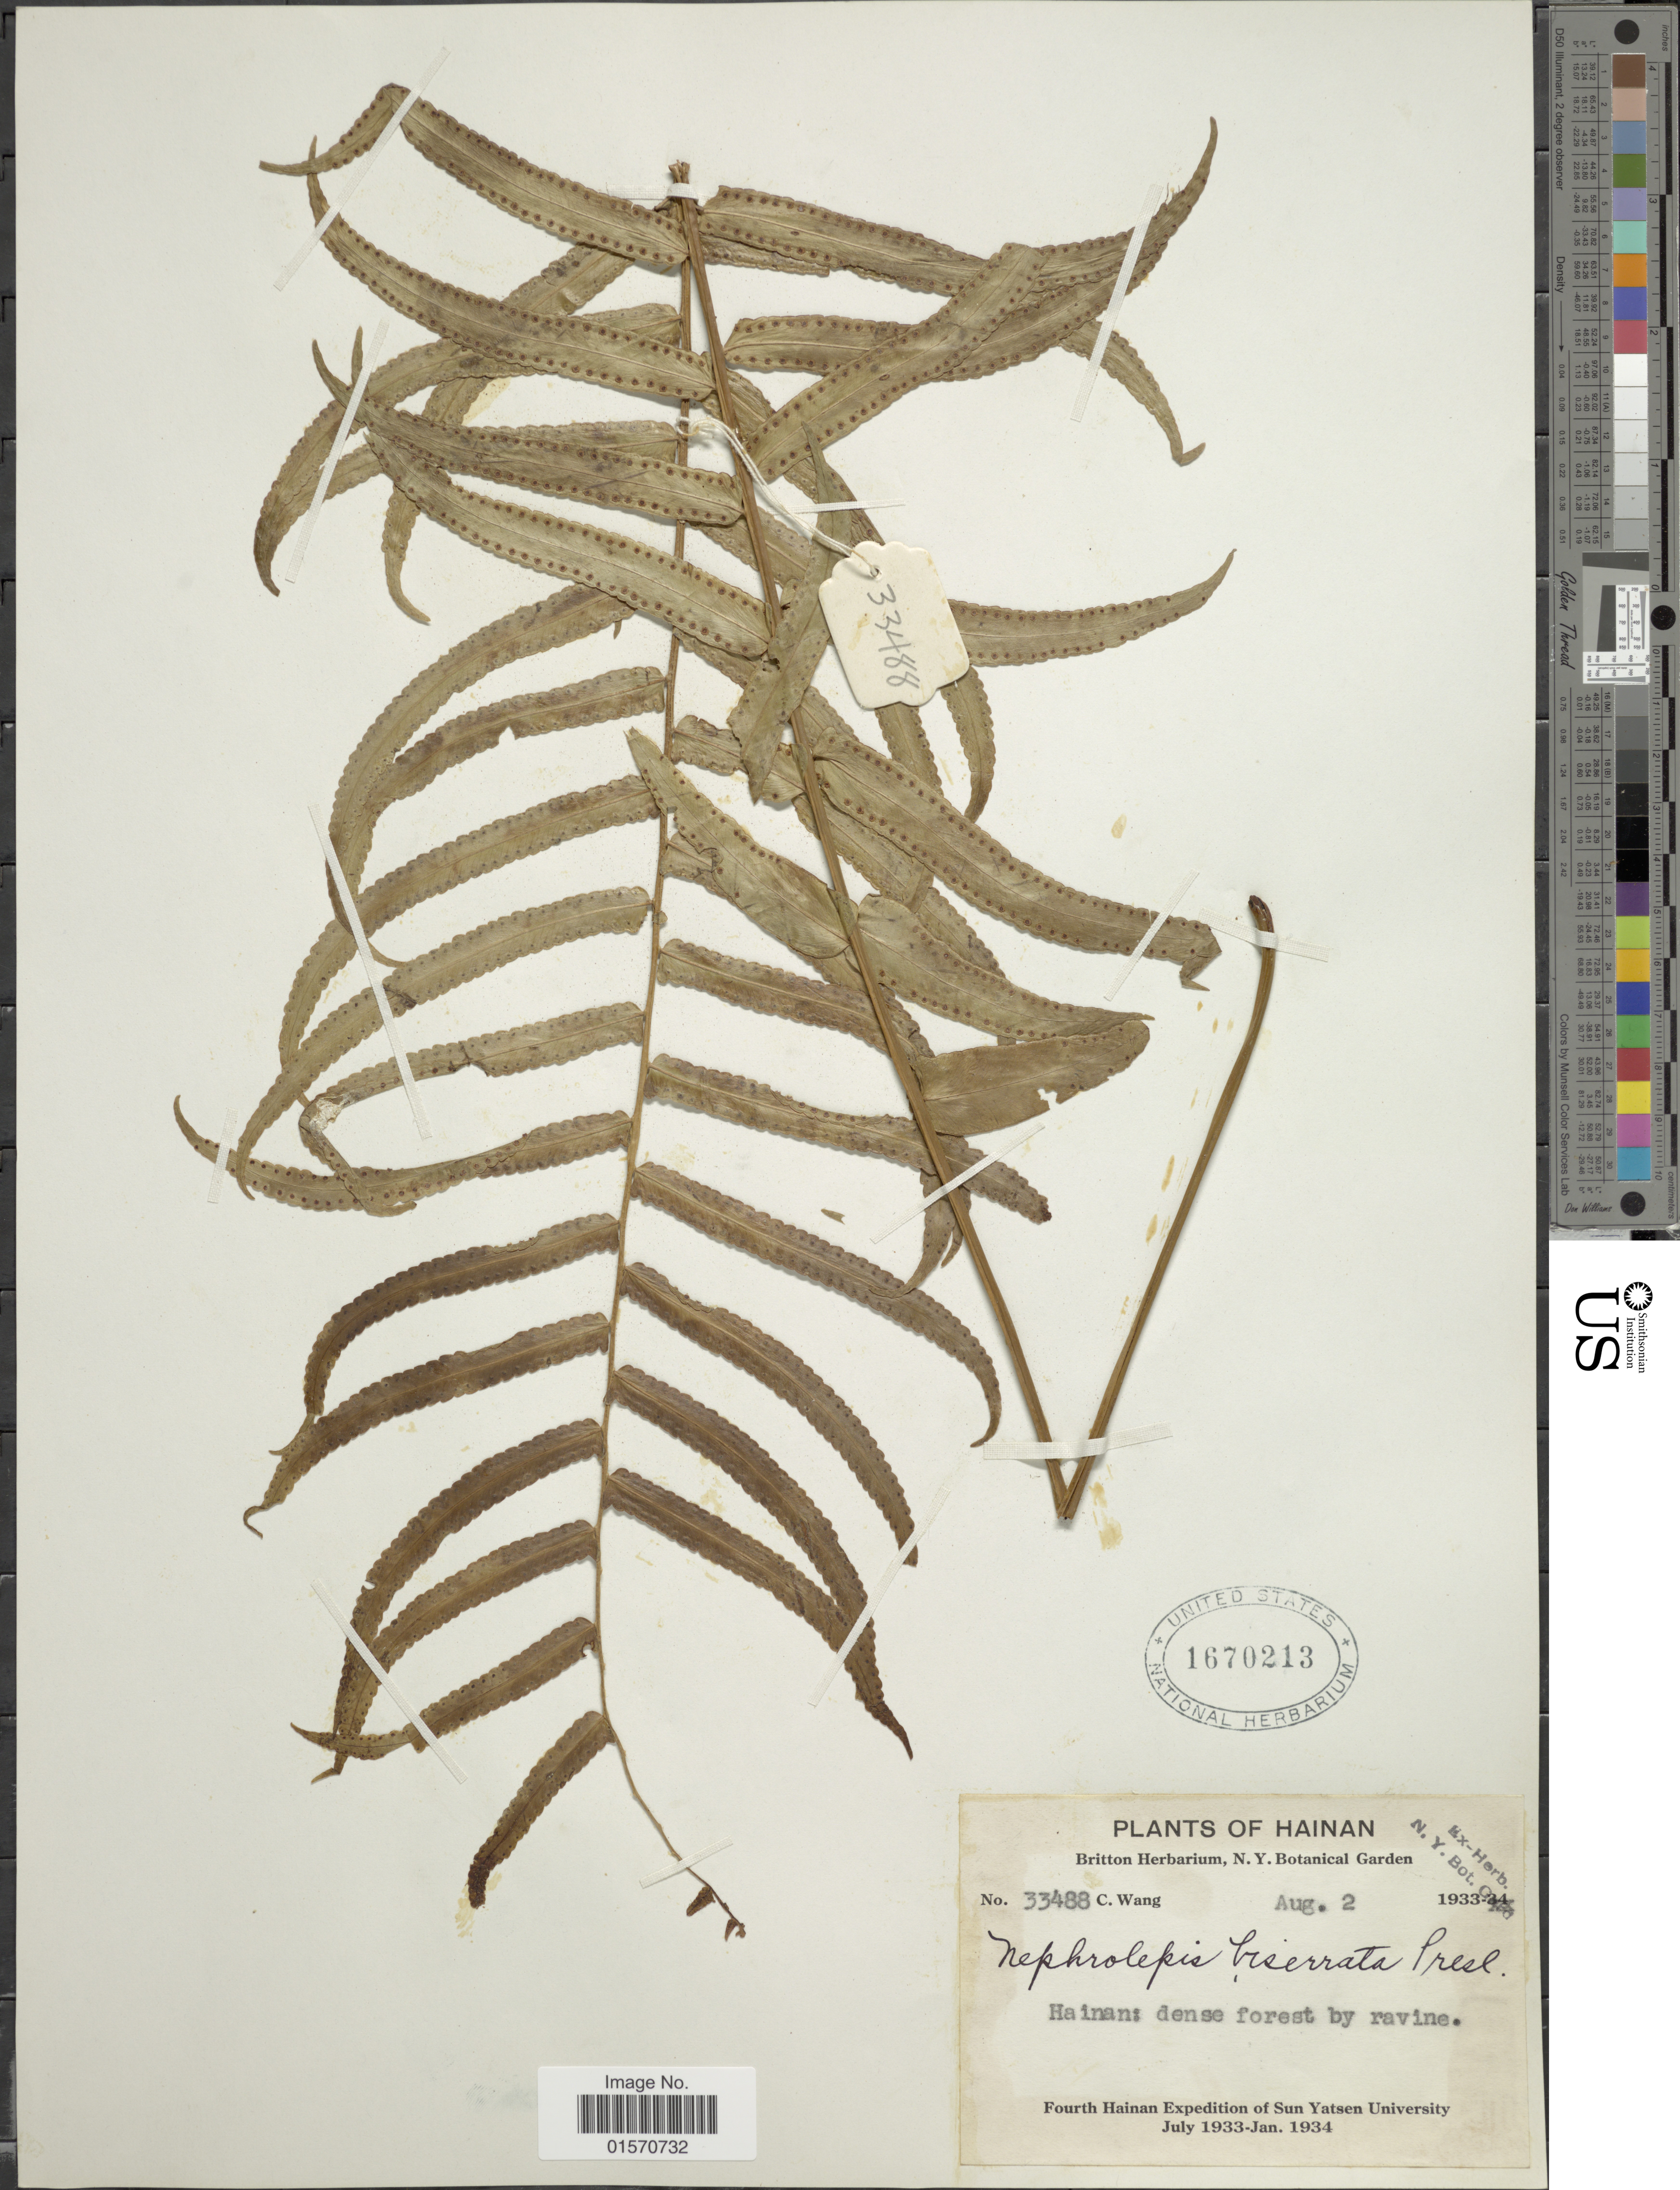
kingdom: Plantae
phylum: Tracheophyta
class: Polypodiopsida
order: Polypodiales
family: Nephrolepidaceae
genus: Nephrolepis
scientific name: Nephrolepis sp.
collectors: C. Wang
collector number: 33488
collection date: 1933-08-02/1934-08-02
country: China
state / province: Hainan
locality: Dense forest by ravine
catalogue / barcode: US 1670213